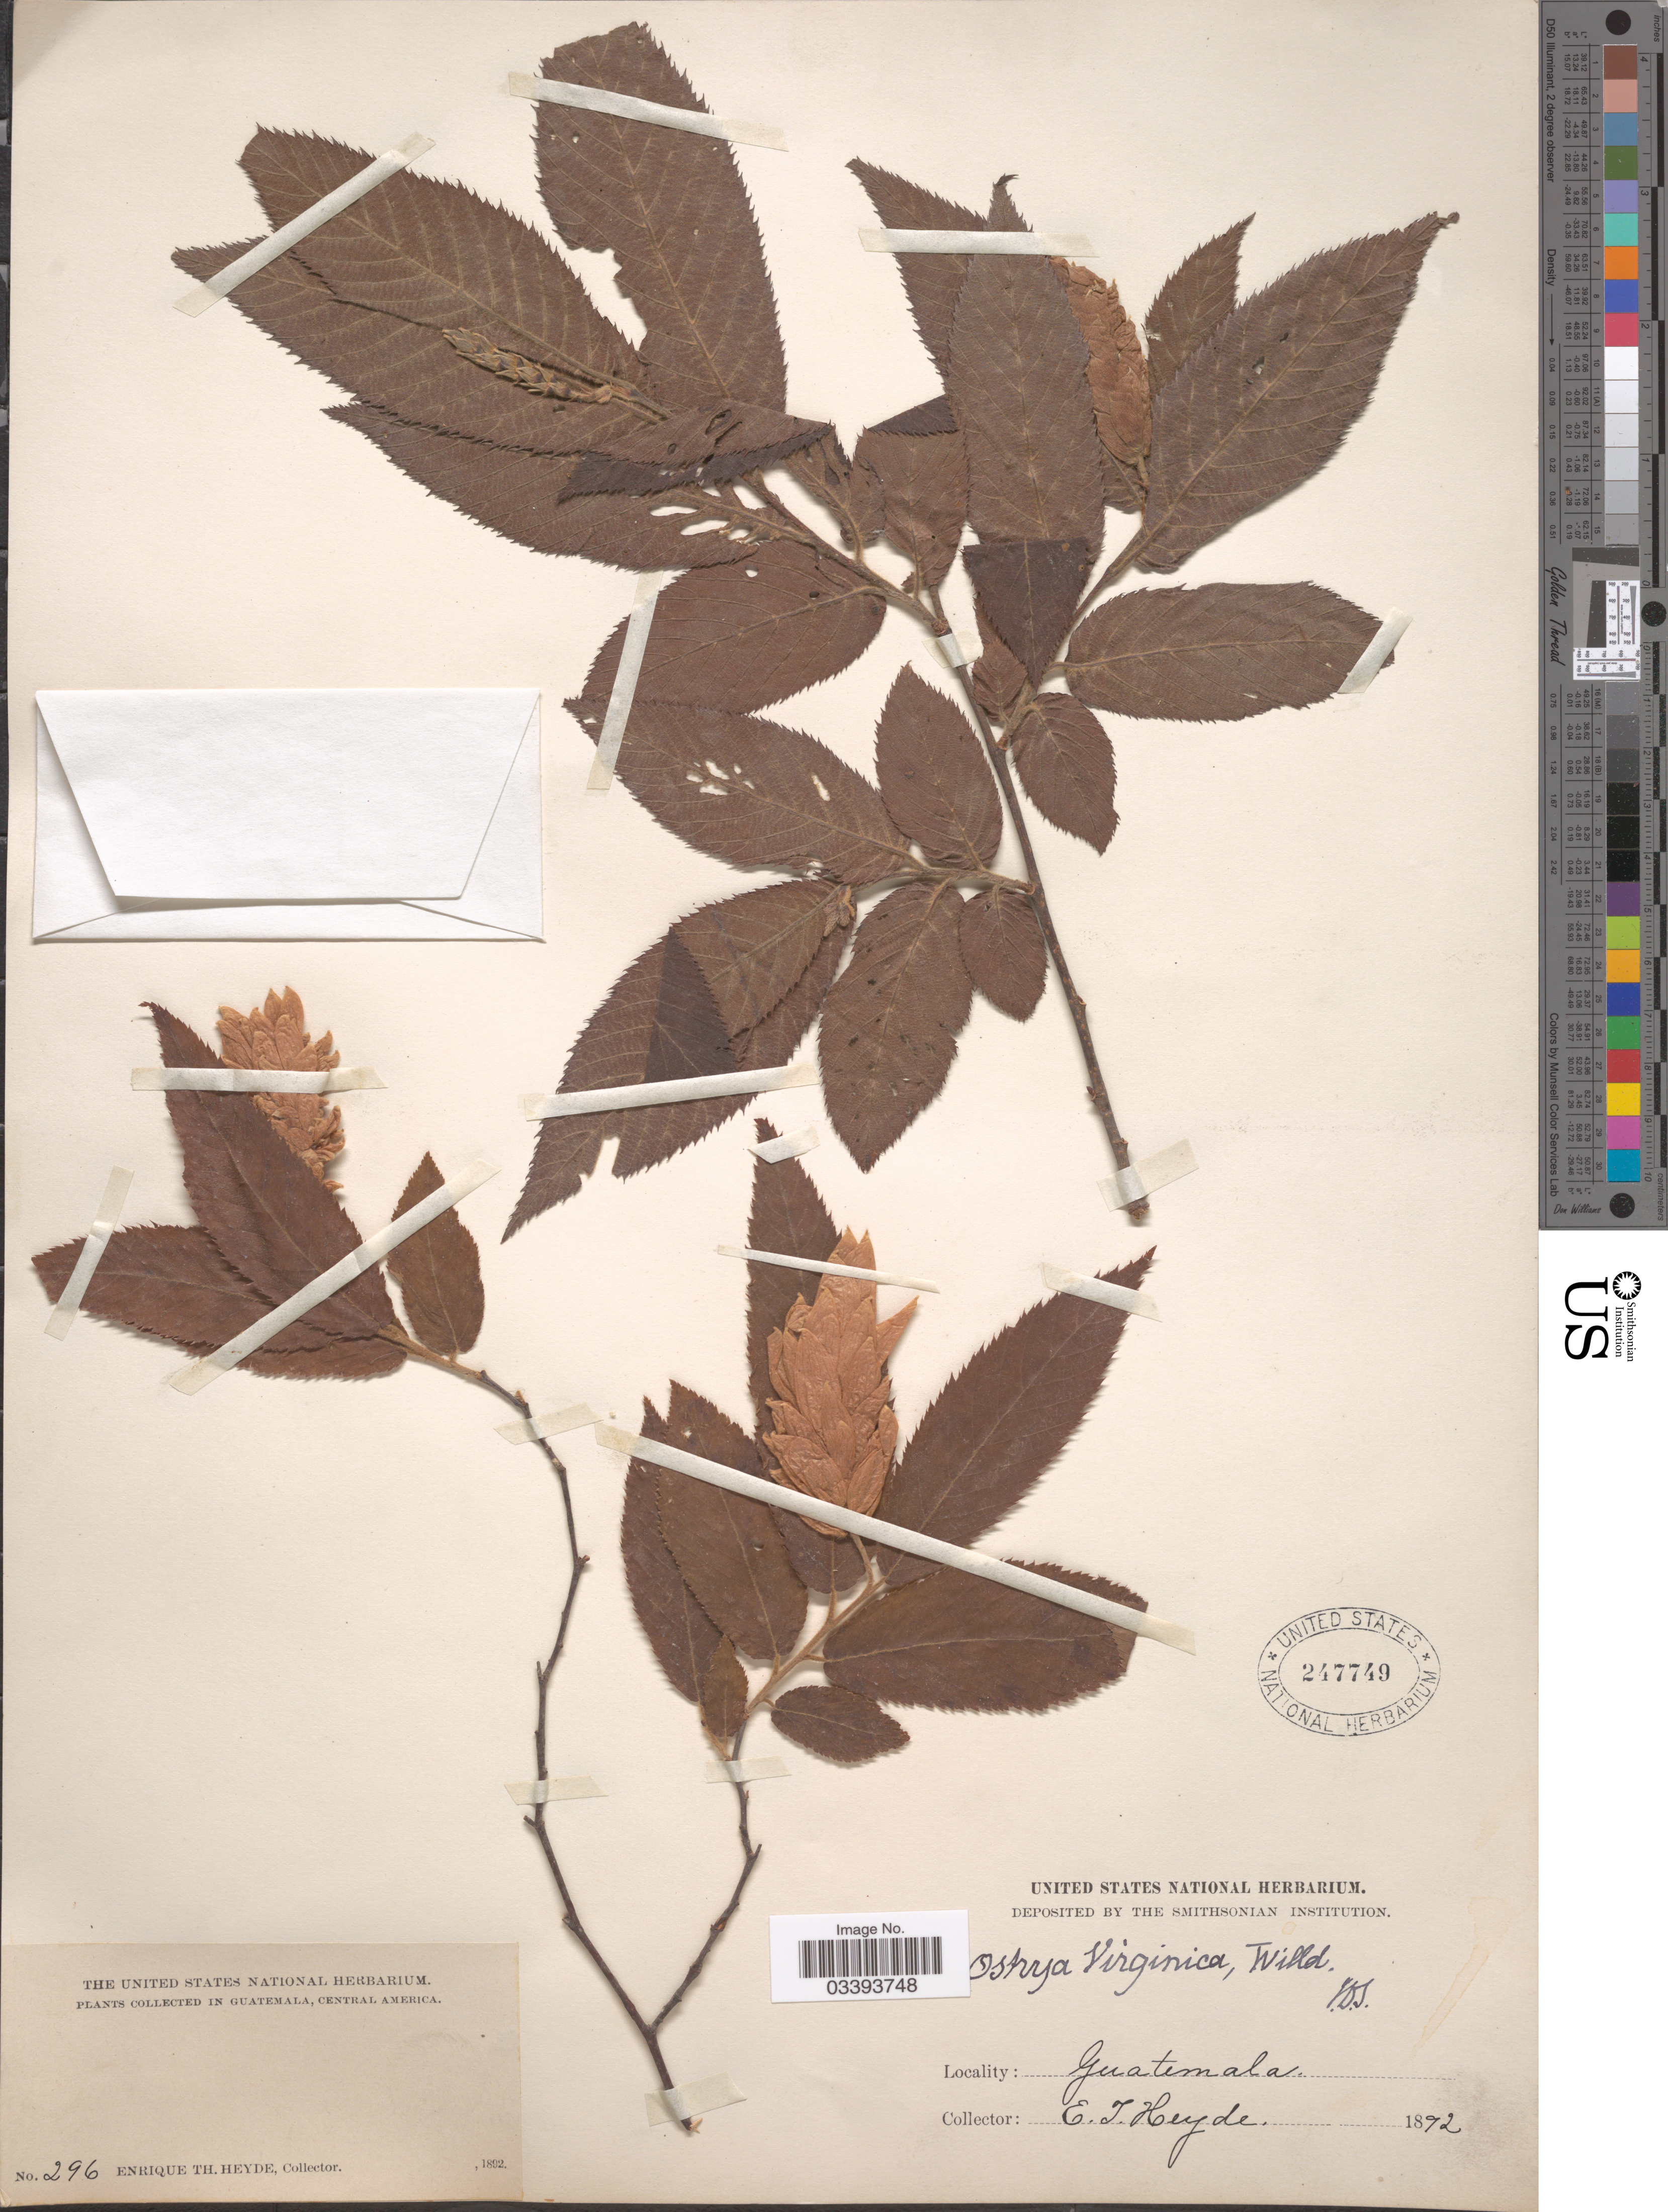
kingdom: Plantae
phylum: Tracheophyta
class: Magnoliopsida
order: Fagales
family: Betulaceae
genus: Ostrya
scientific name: Ostrya guatemalensis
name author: (H.J.P. Winkl.) Rose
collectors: E. T. Heyde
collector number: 296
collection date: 1892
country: Guatemala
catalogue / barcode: US 247749